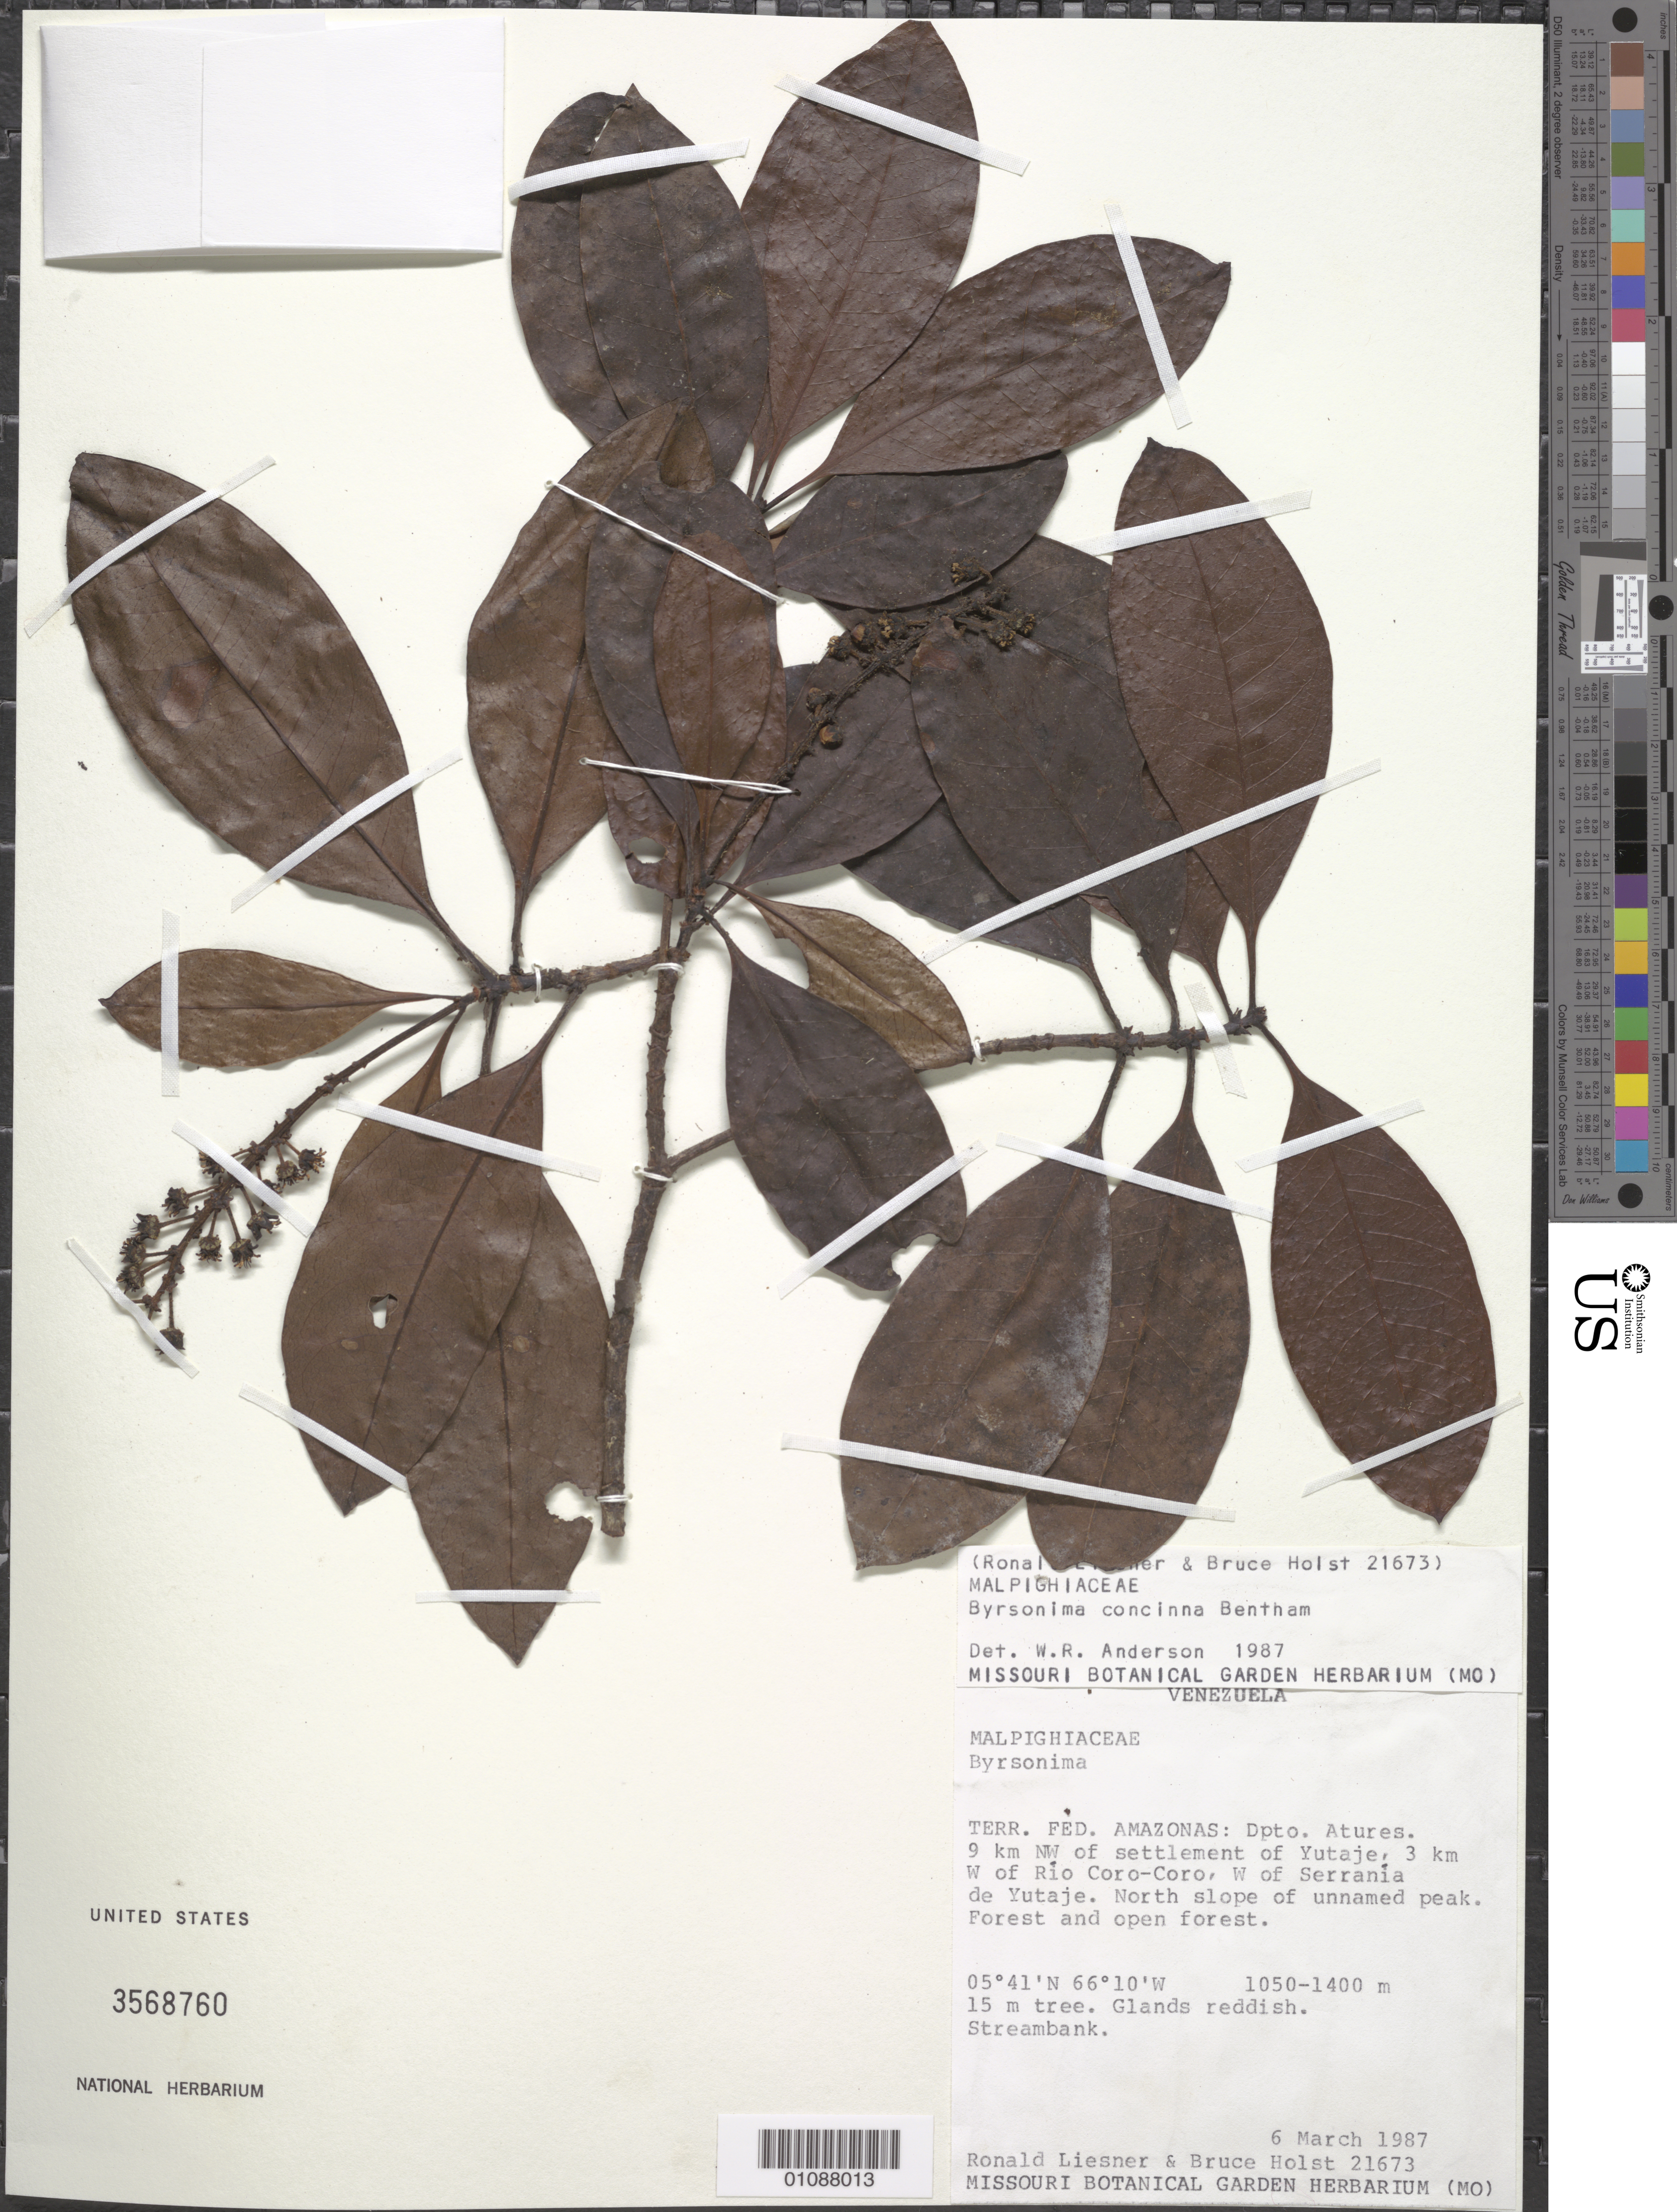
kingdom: Plantae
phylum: Tracheophyta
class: Magnoliopsida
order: Malpighiales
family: Malpighiaceae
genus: Byrsonima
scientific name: Byrsonima concinna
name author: Benth.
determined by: Anderson, W. R., (MICH), University of Michigan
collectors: R. L. Liesner & B. Holst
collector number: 21673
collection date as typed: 6-Mar-87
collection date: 1987-03-06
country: Venezuela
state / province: Amazonas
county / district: Atures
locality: Yutajé settlement, 9 km NW of; 4 km W of Río Coro-Coro, W of Serrania de Yutajé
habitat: N slope of unnamed peak; forest and open forest. Streambank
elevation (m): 1050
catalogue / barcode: US 3568760